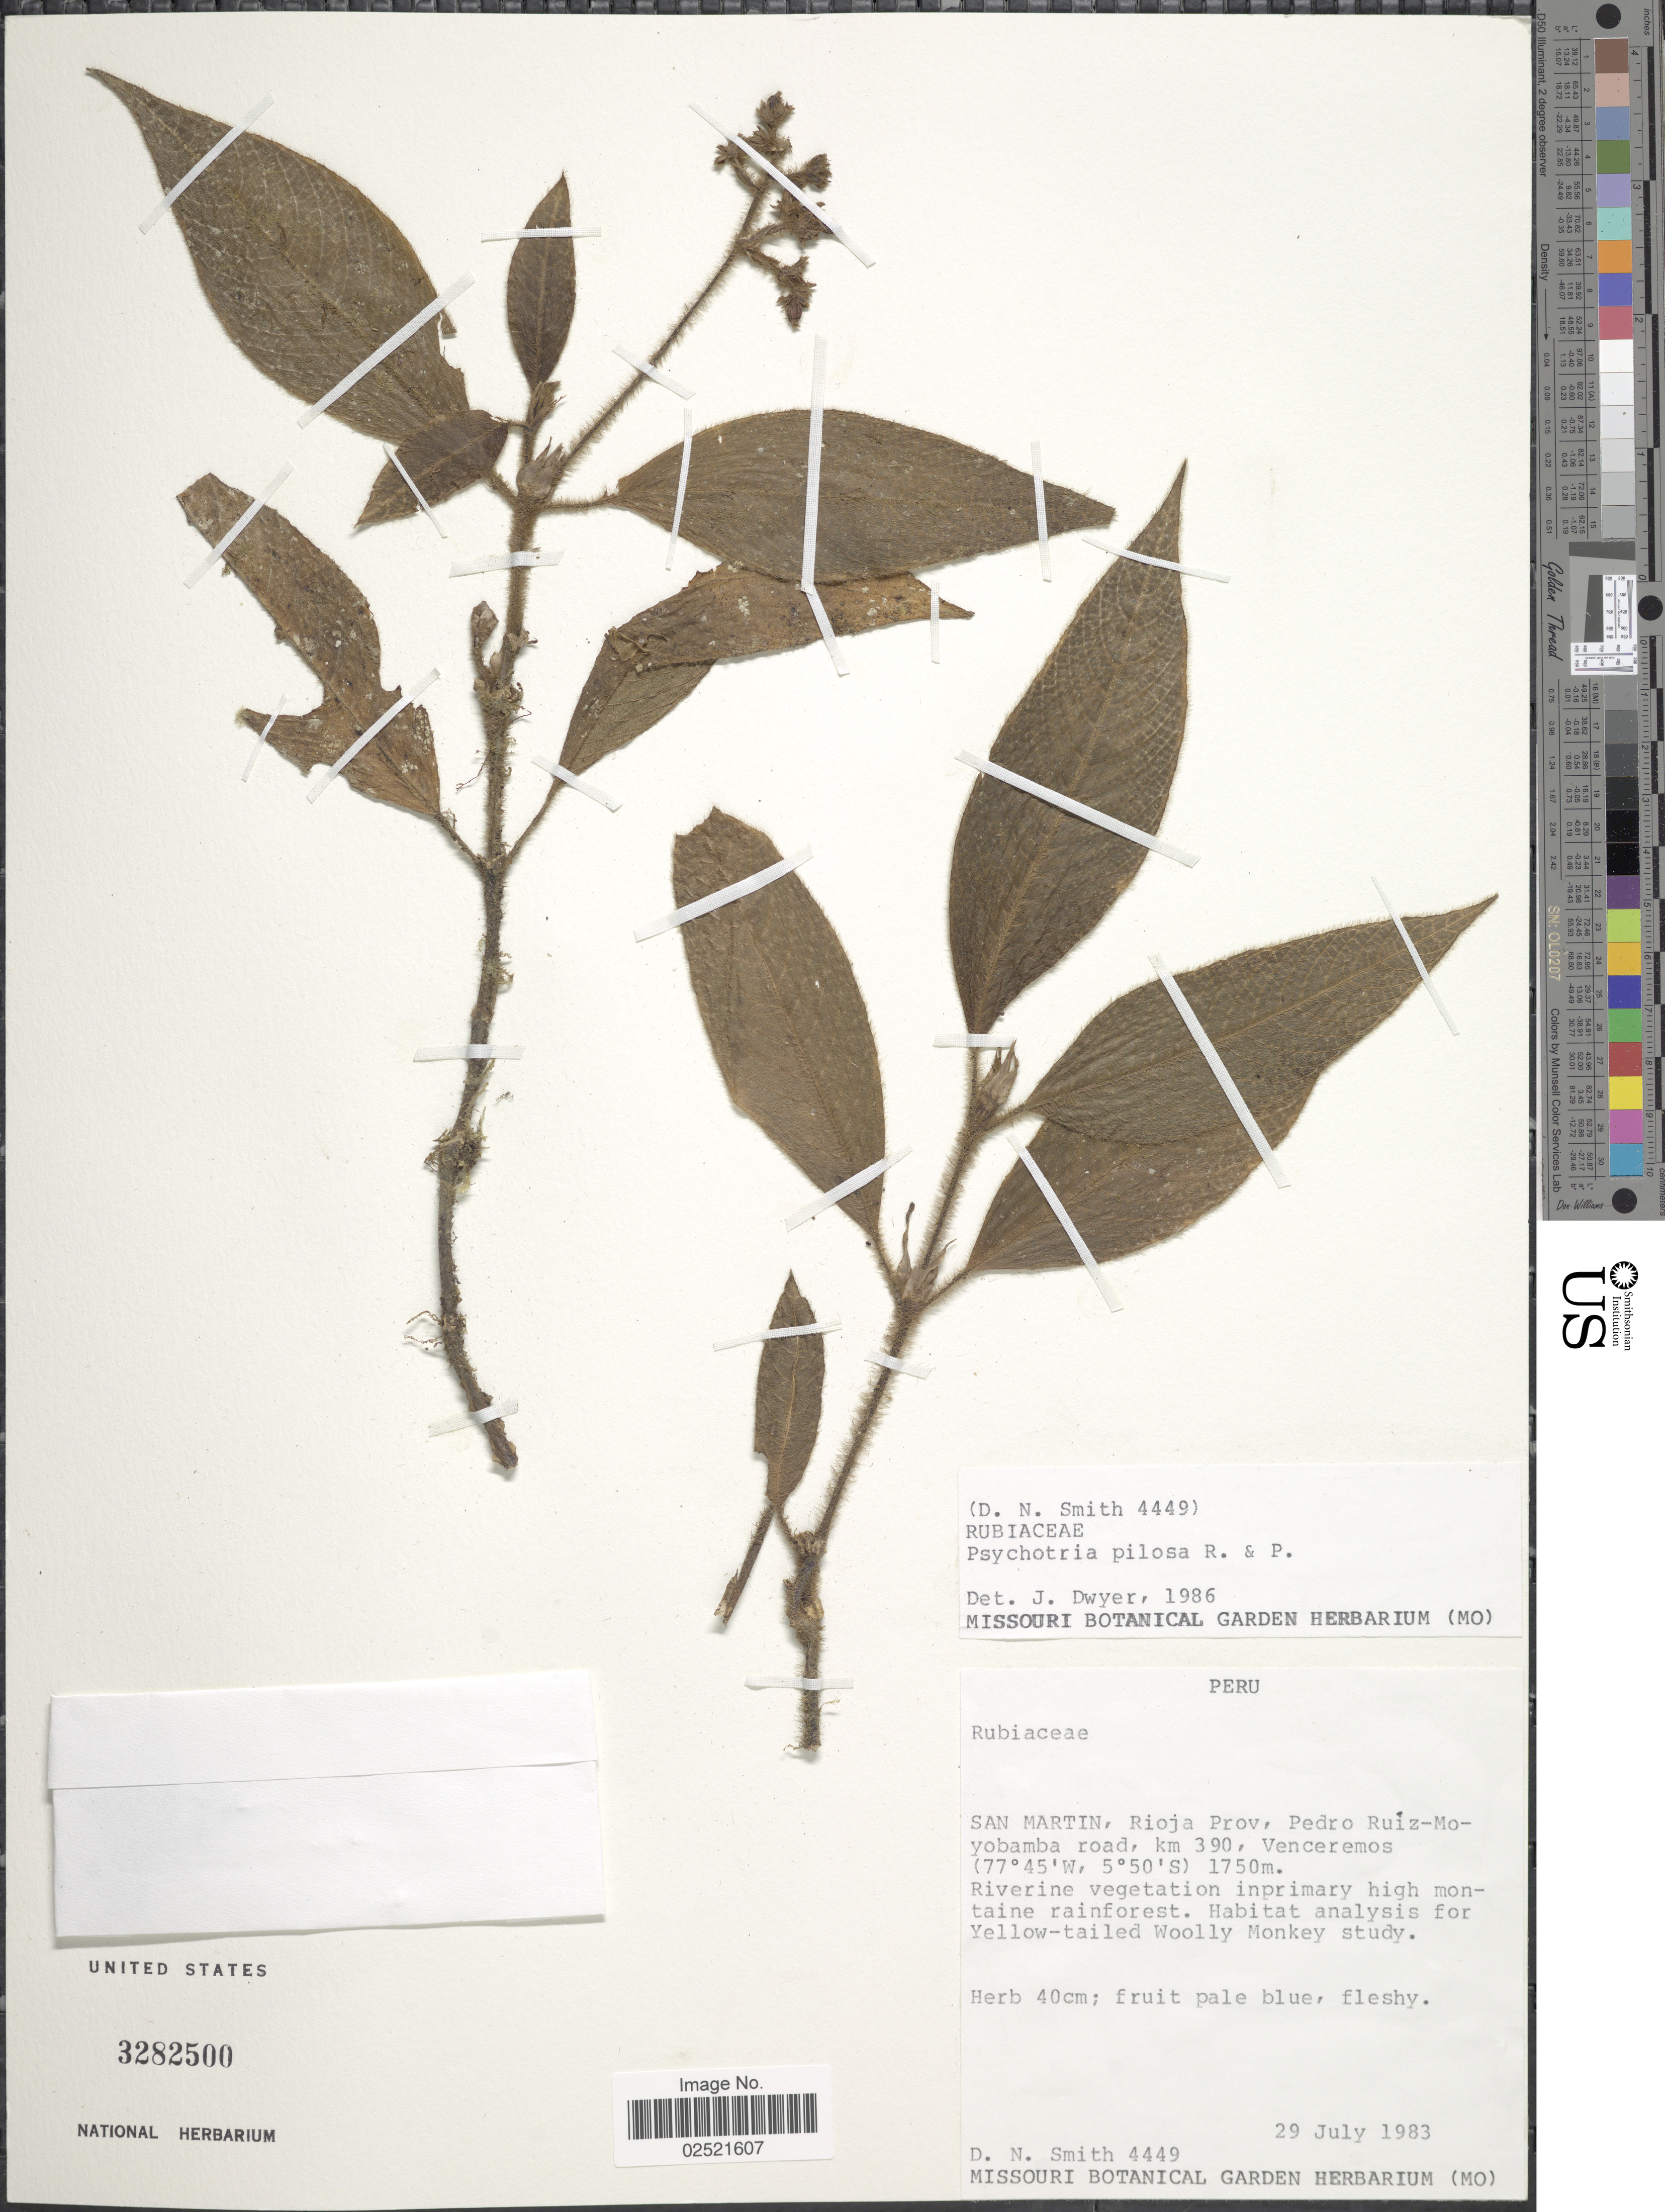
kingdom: Plantae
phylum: Tracheophyta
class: Magnoliopsida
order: Gentianales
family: Rubiaceae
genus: Psychotria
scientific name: Psychotria pilosa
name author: Ruiz & Pav.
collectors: D. Smith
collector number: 4449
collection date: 1983-07-29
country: Peru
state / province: San Martín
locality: Rioja Prov., Pedro Ruiz-Moyobamba road, km 390, Venceremos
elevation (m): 1750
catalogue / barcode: US 3282500